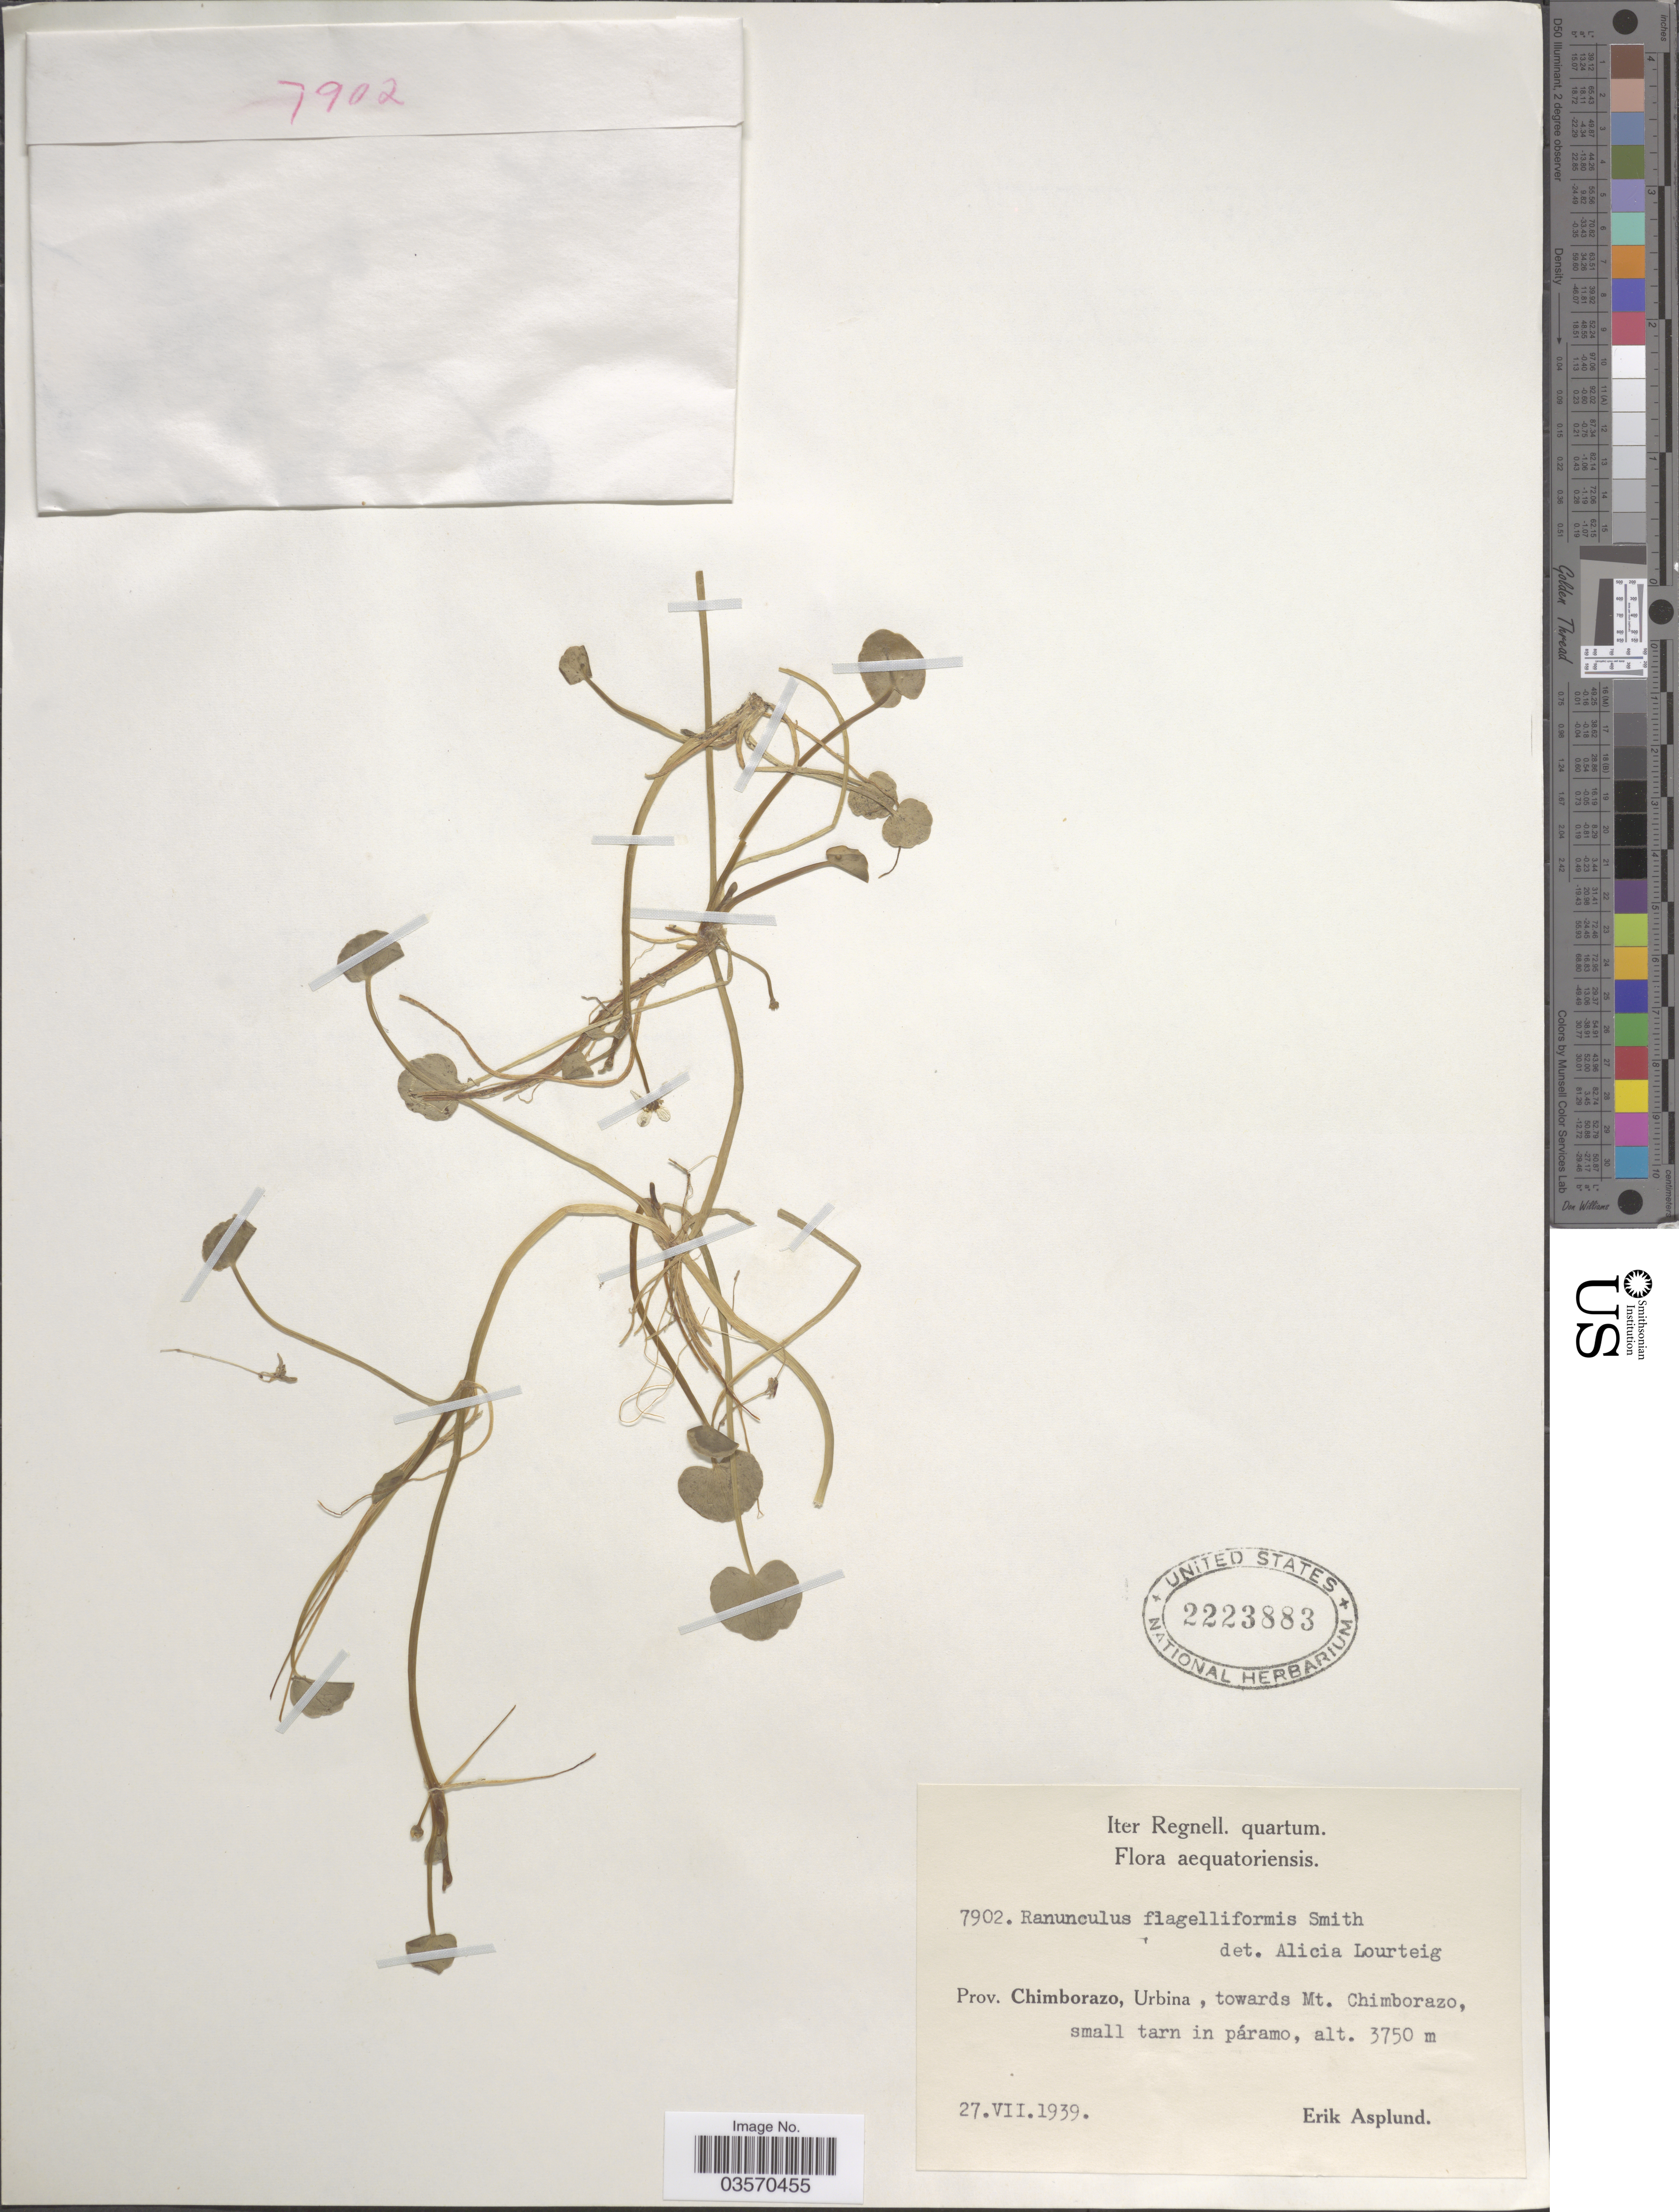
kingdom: Plantae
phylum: Tracheophyta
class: Magnoliopsida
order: Ranunculales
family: Ranunculaceae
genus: Ranunculus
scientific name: Ranunculus flagelliformis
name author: Sm.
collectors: E. Asplund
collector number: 7902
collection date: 1939-07-27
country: Ecuador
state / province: Chimborazo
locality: Urbina, towards Mt. Chimborazo, small tarn in páramo.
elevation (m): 3750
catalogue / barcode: US 2223883